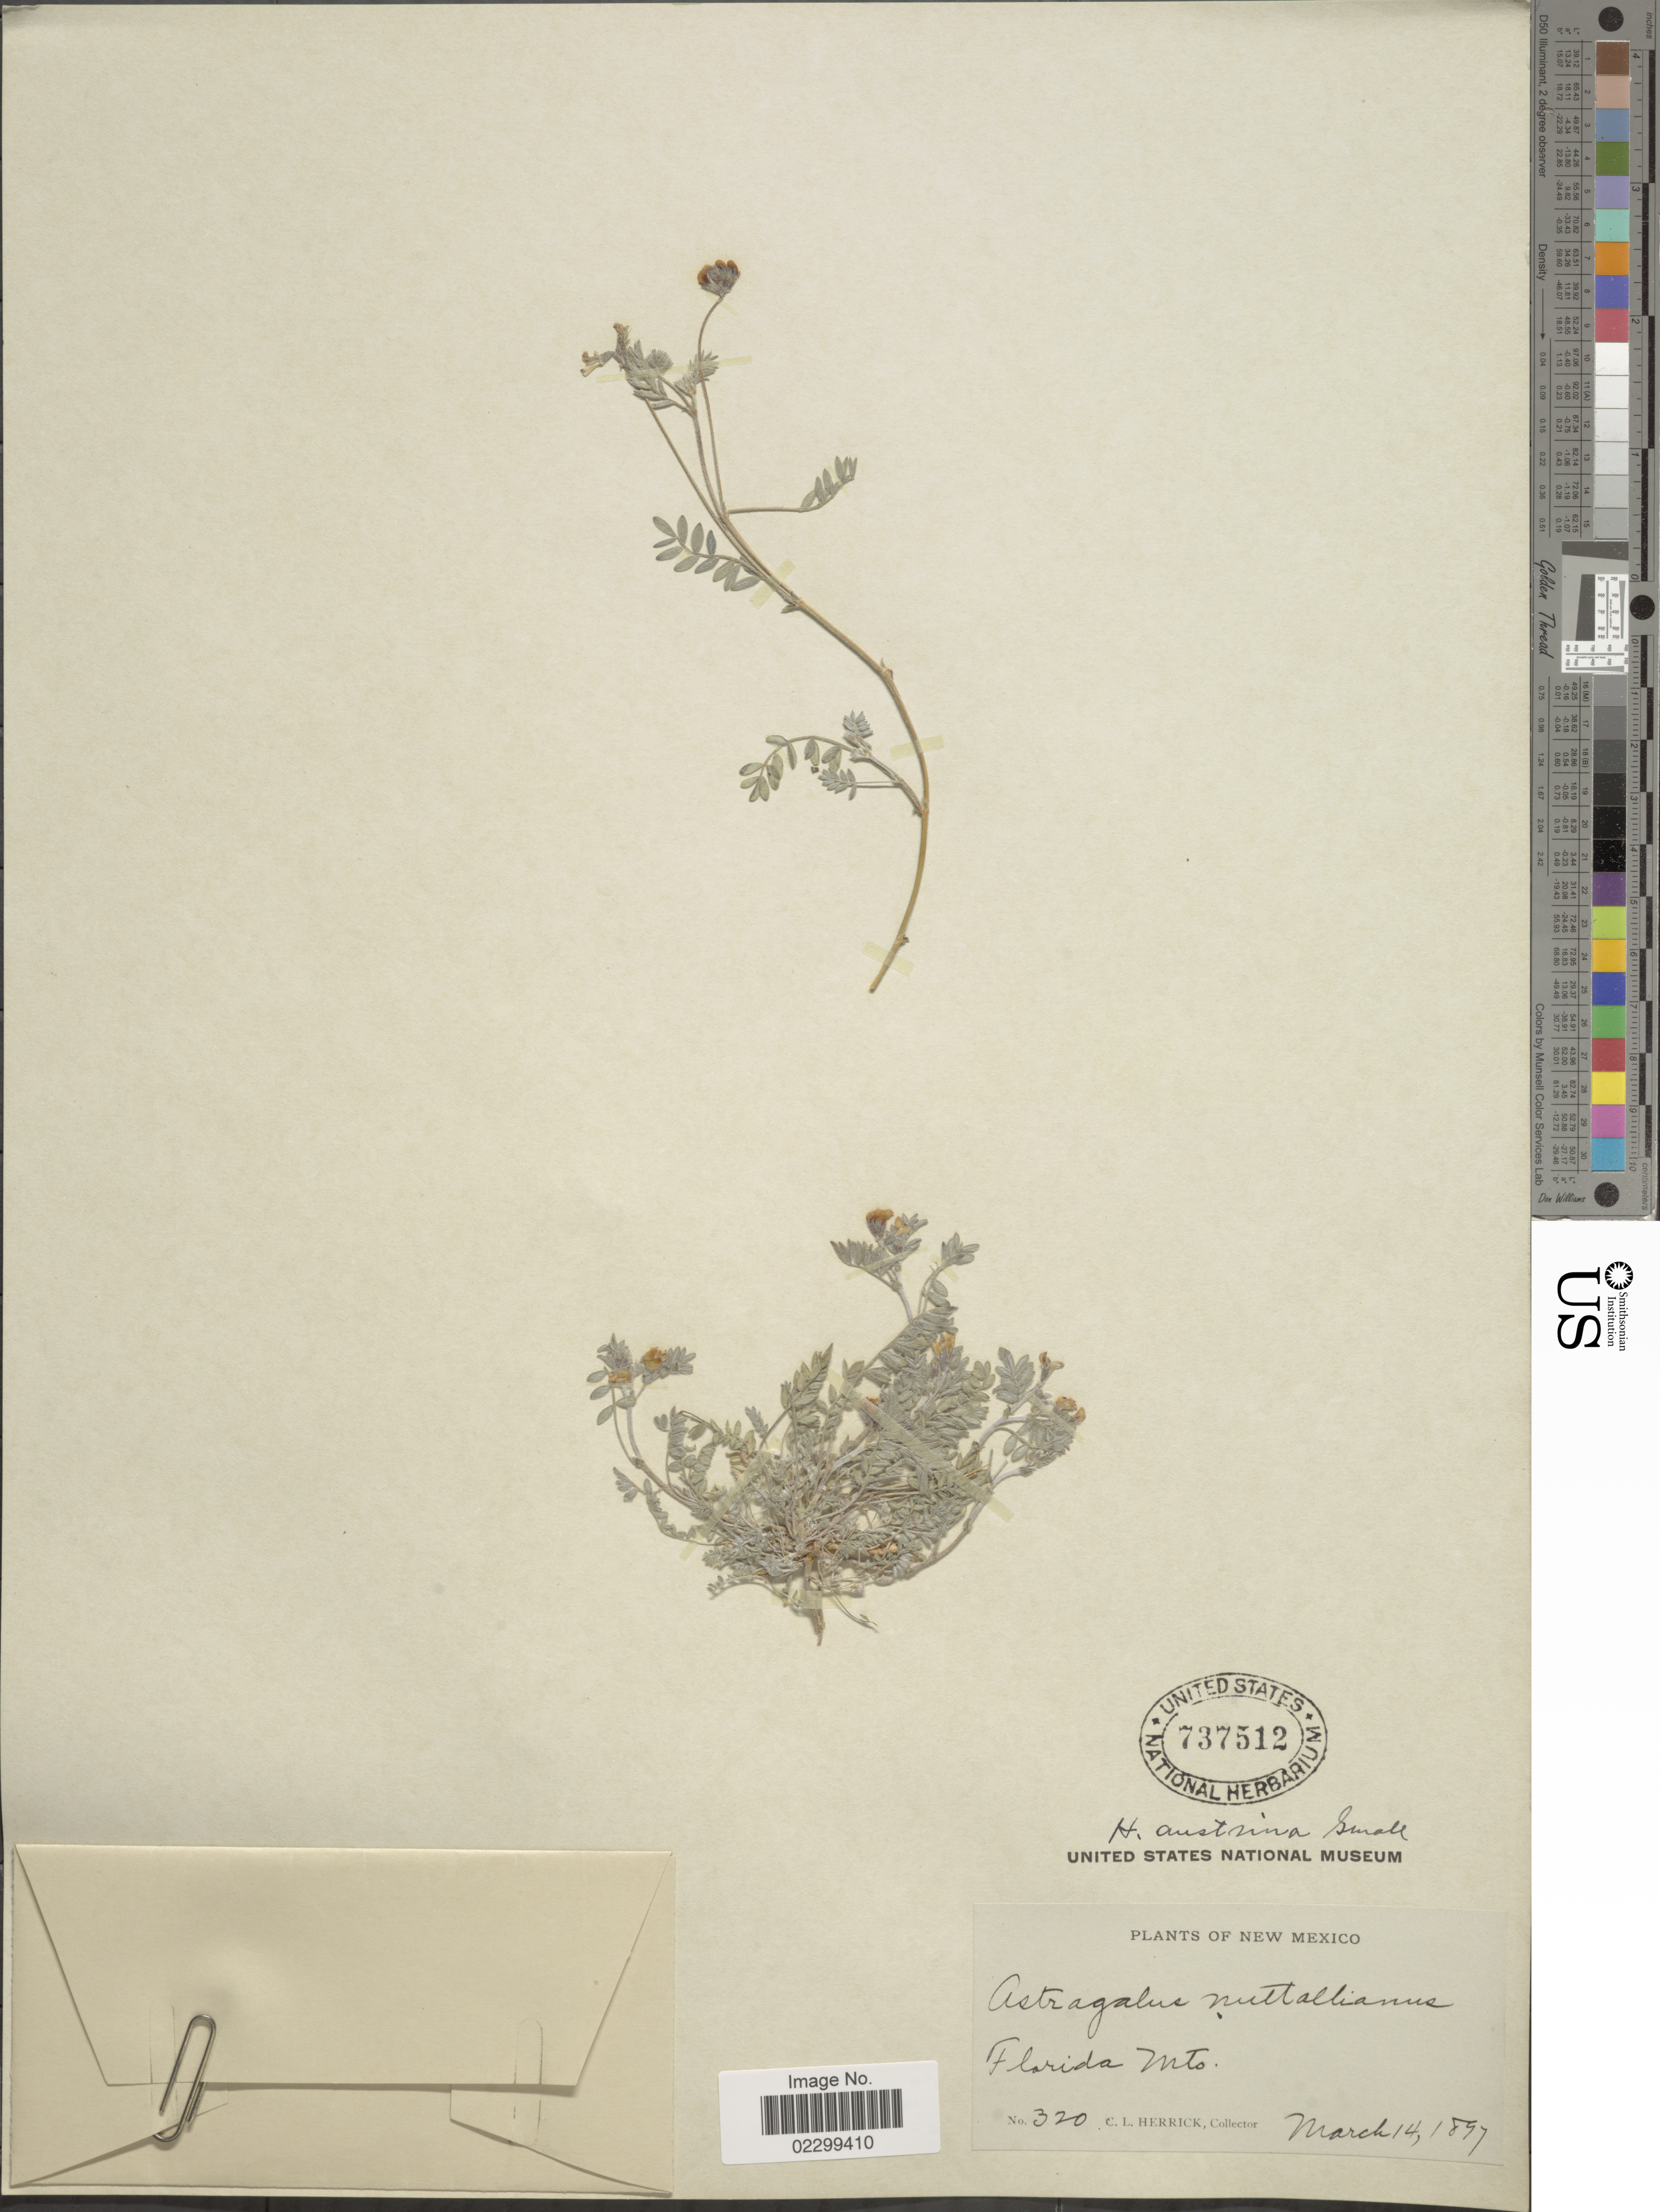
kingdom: Plantae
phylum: Tracheophyta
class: Magnoliopsida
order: Fabales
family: Fabaceae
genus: Astragalus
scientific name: Astragalus nuttallianus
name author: DC.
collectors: C. Herrick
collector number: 320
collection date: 1897-03-14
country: United States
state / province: New Mexico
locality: Florida Mts.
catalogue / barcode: US 737512